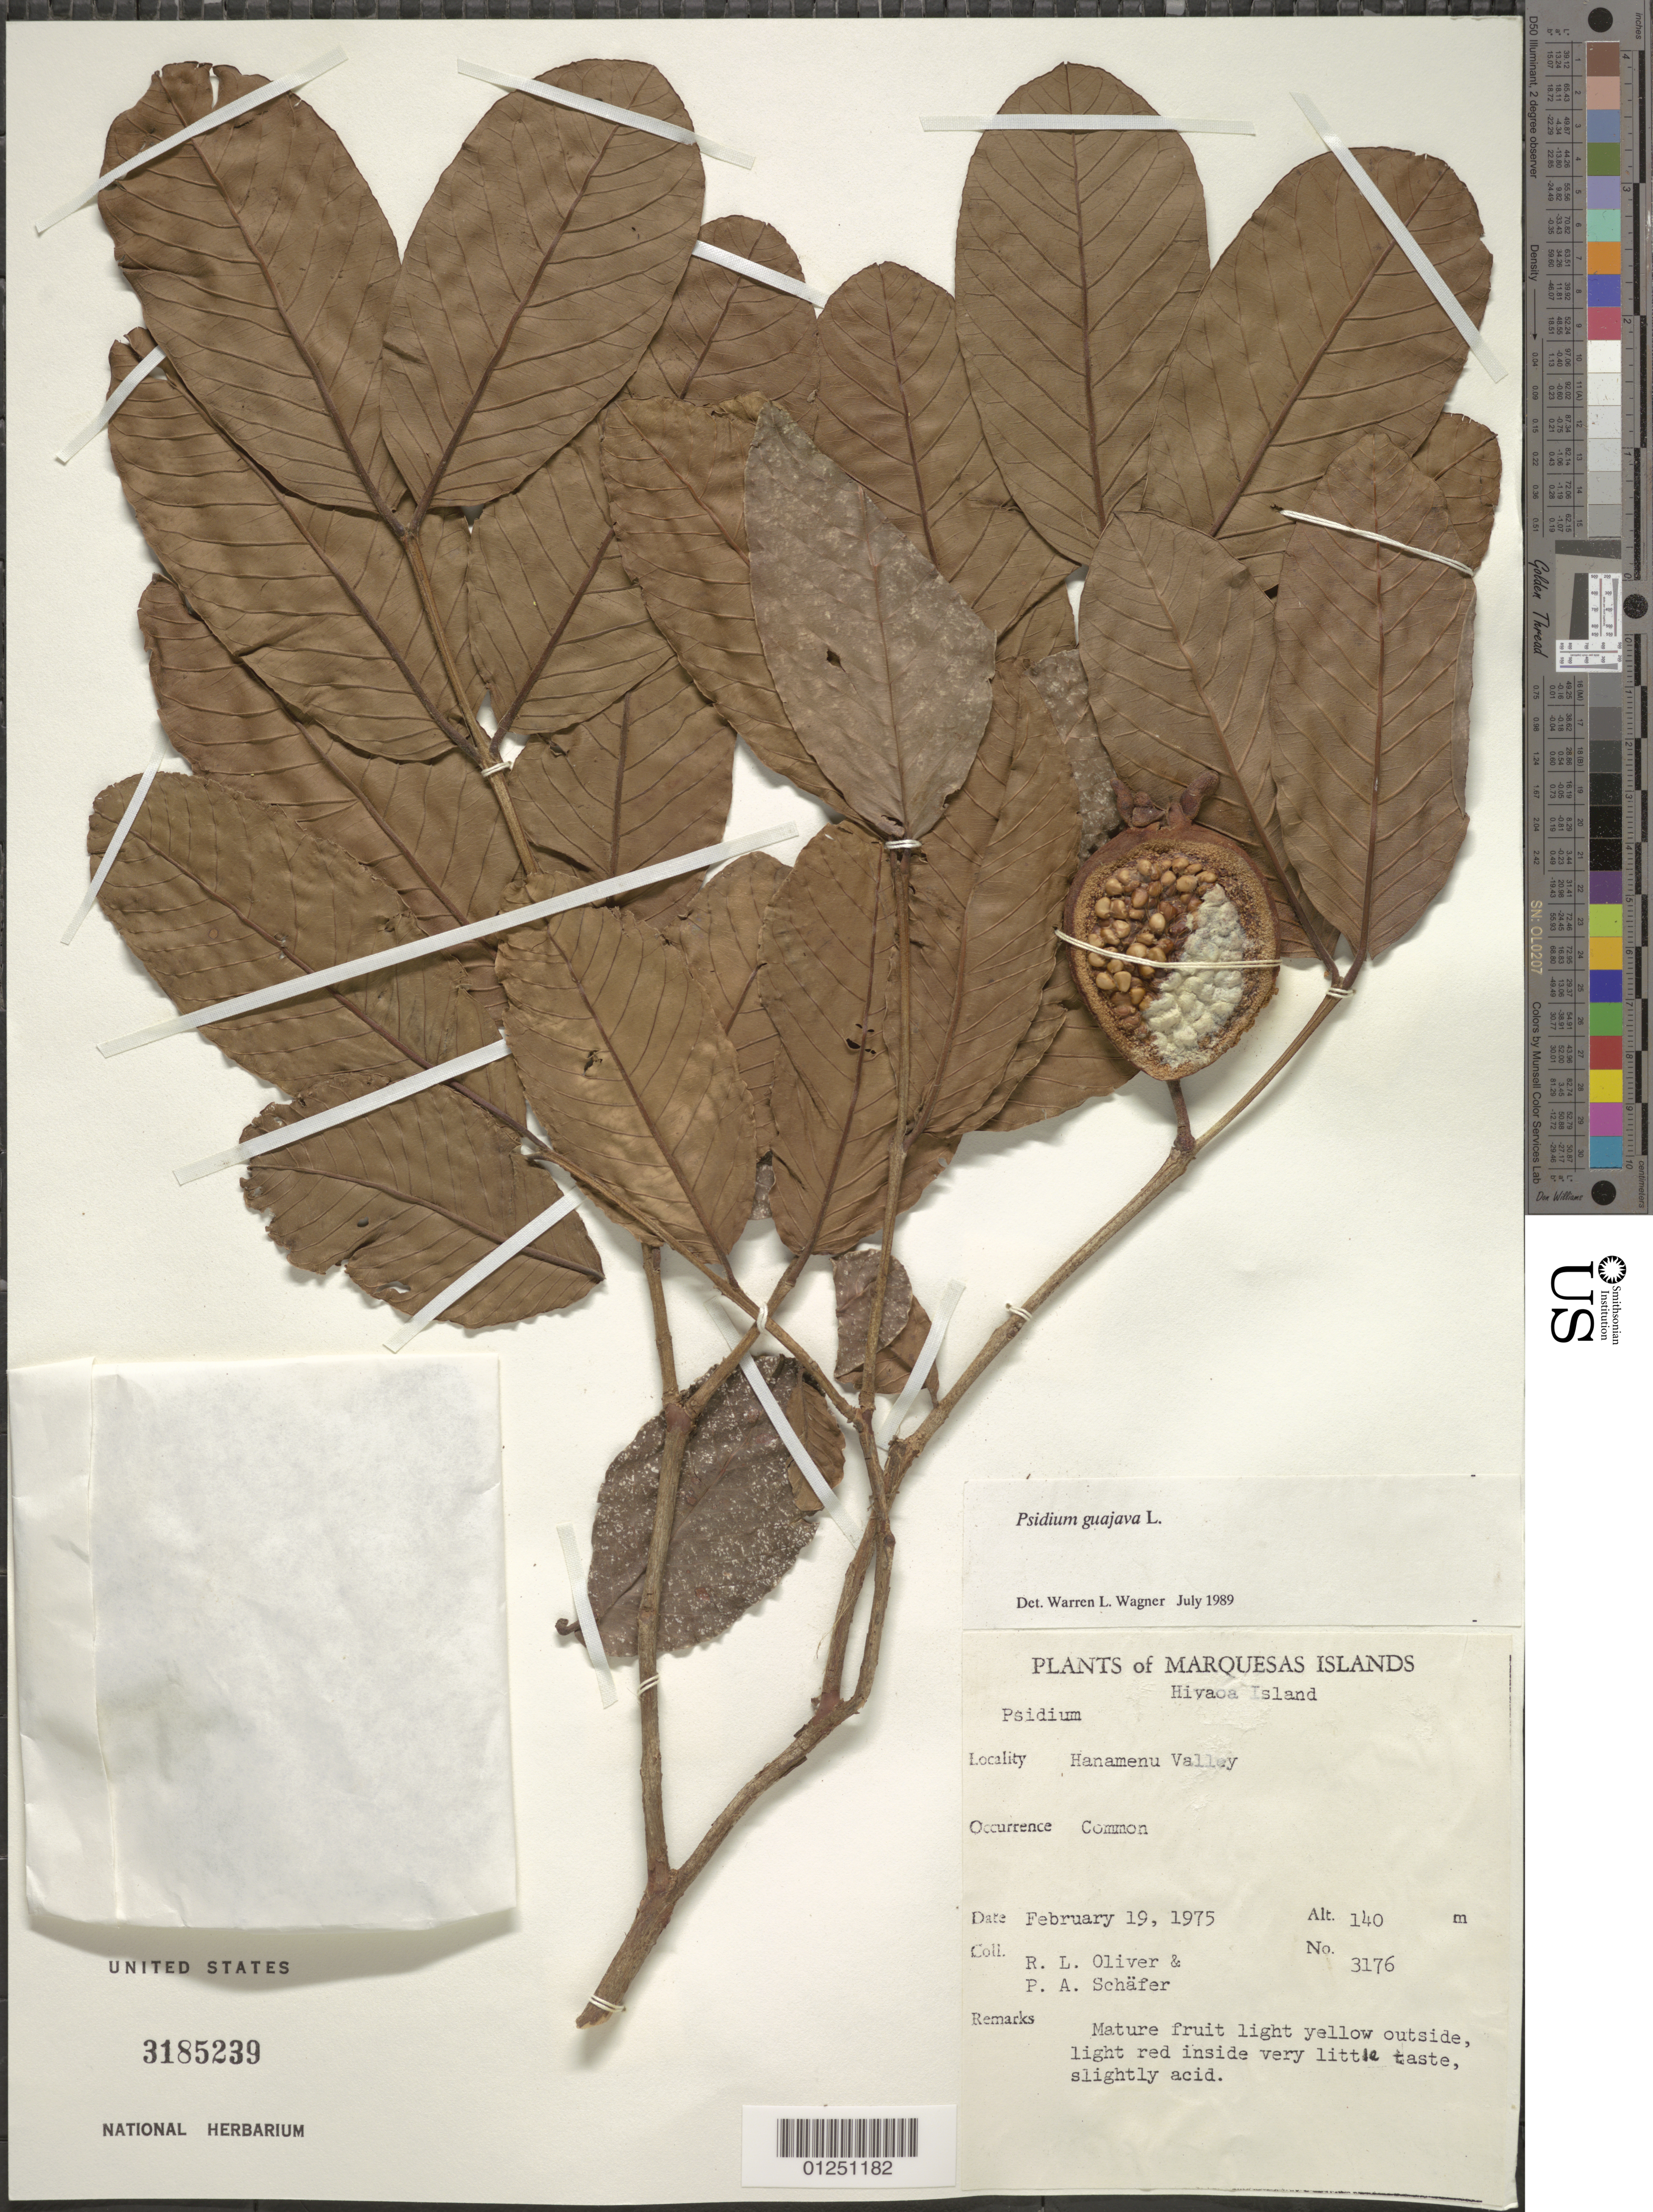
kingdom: Plantae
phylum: Tracheophyta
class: Magnoliopsida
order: Myrtales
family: Myrtaceae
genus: Psidium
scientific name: Psidium guajava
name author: L.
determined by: Wagner, W. L., (BOT), Smithsonian Institution - National Museum of Natural History (UNITED STATES)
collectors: R. L. Oliver & P. A. Schäfer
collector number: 3176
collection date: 1975-02-19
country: French Polynesia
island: Hiva Oa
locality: Hanamenu Valley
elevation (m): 140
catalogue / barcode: US 3185239